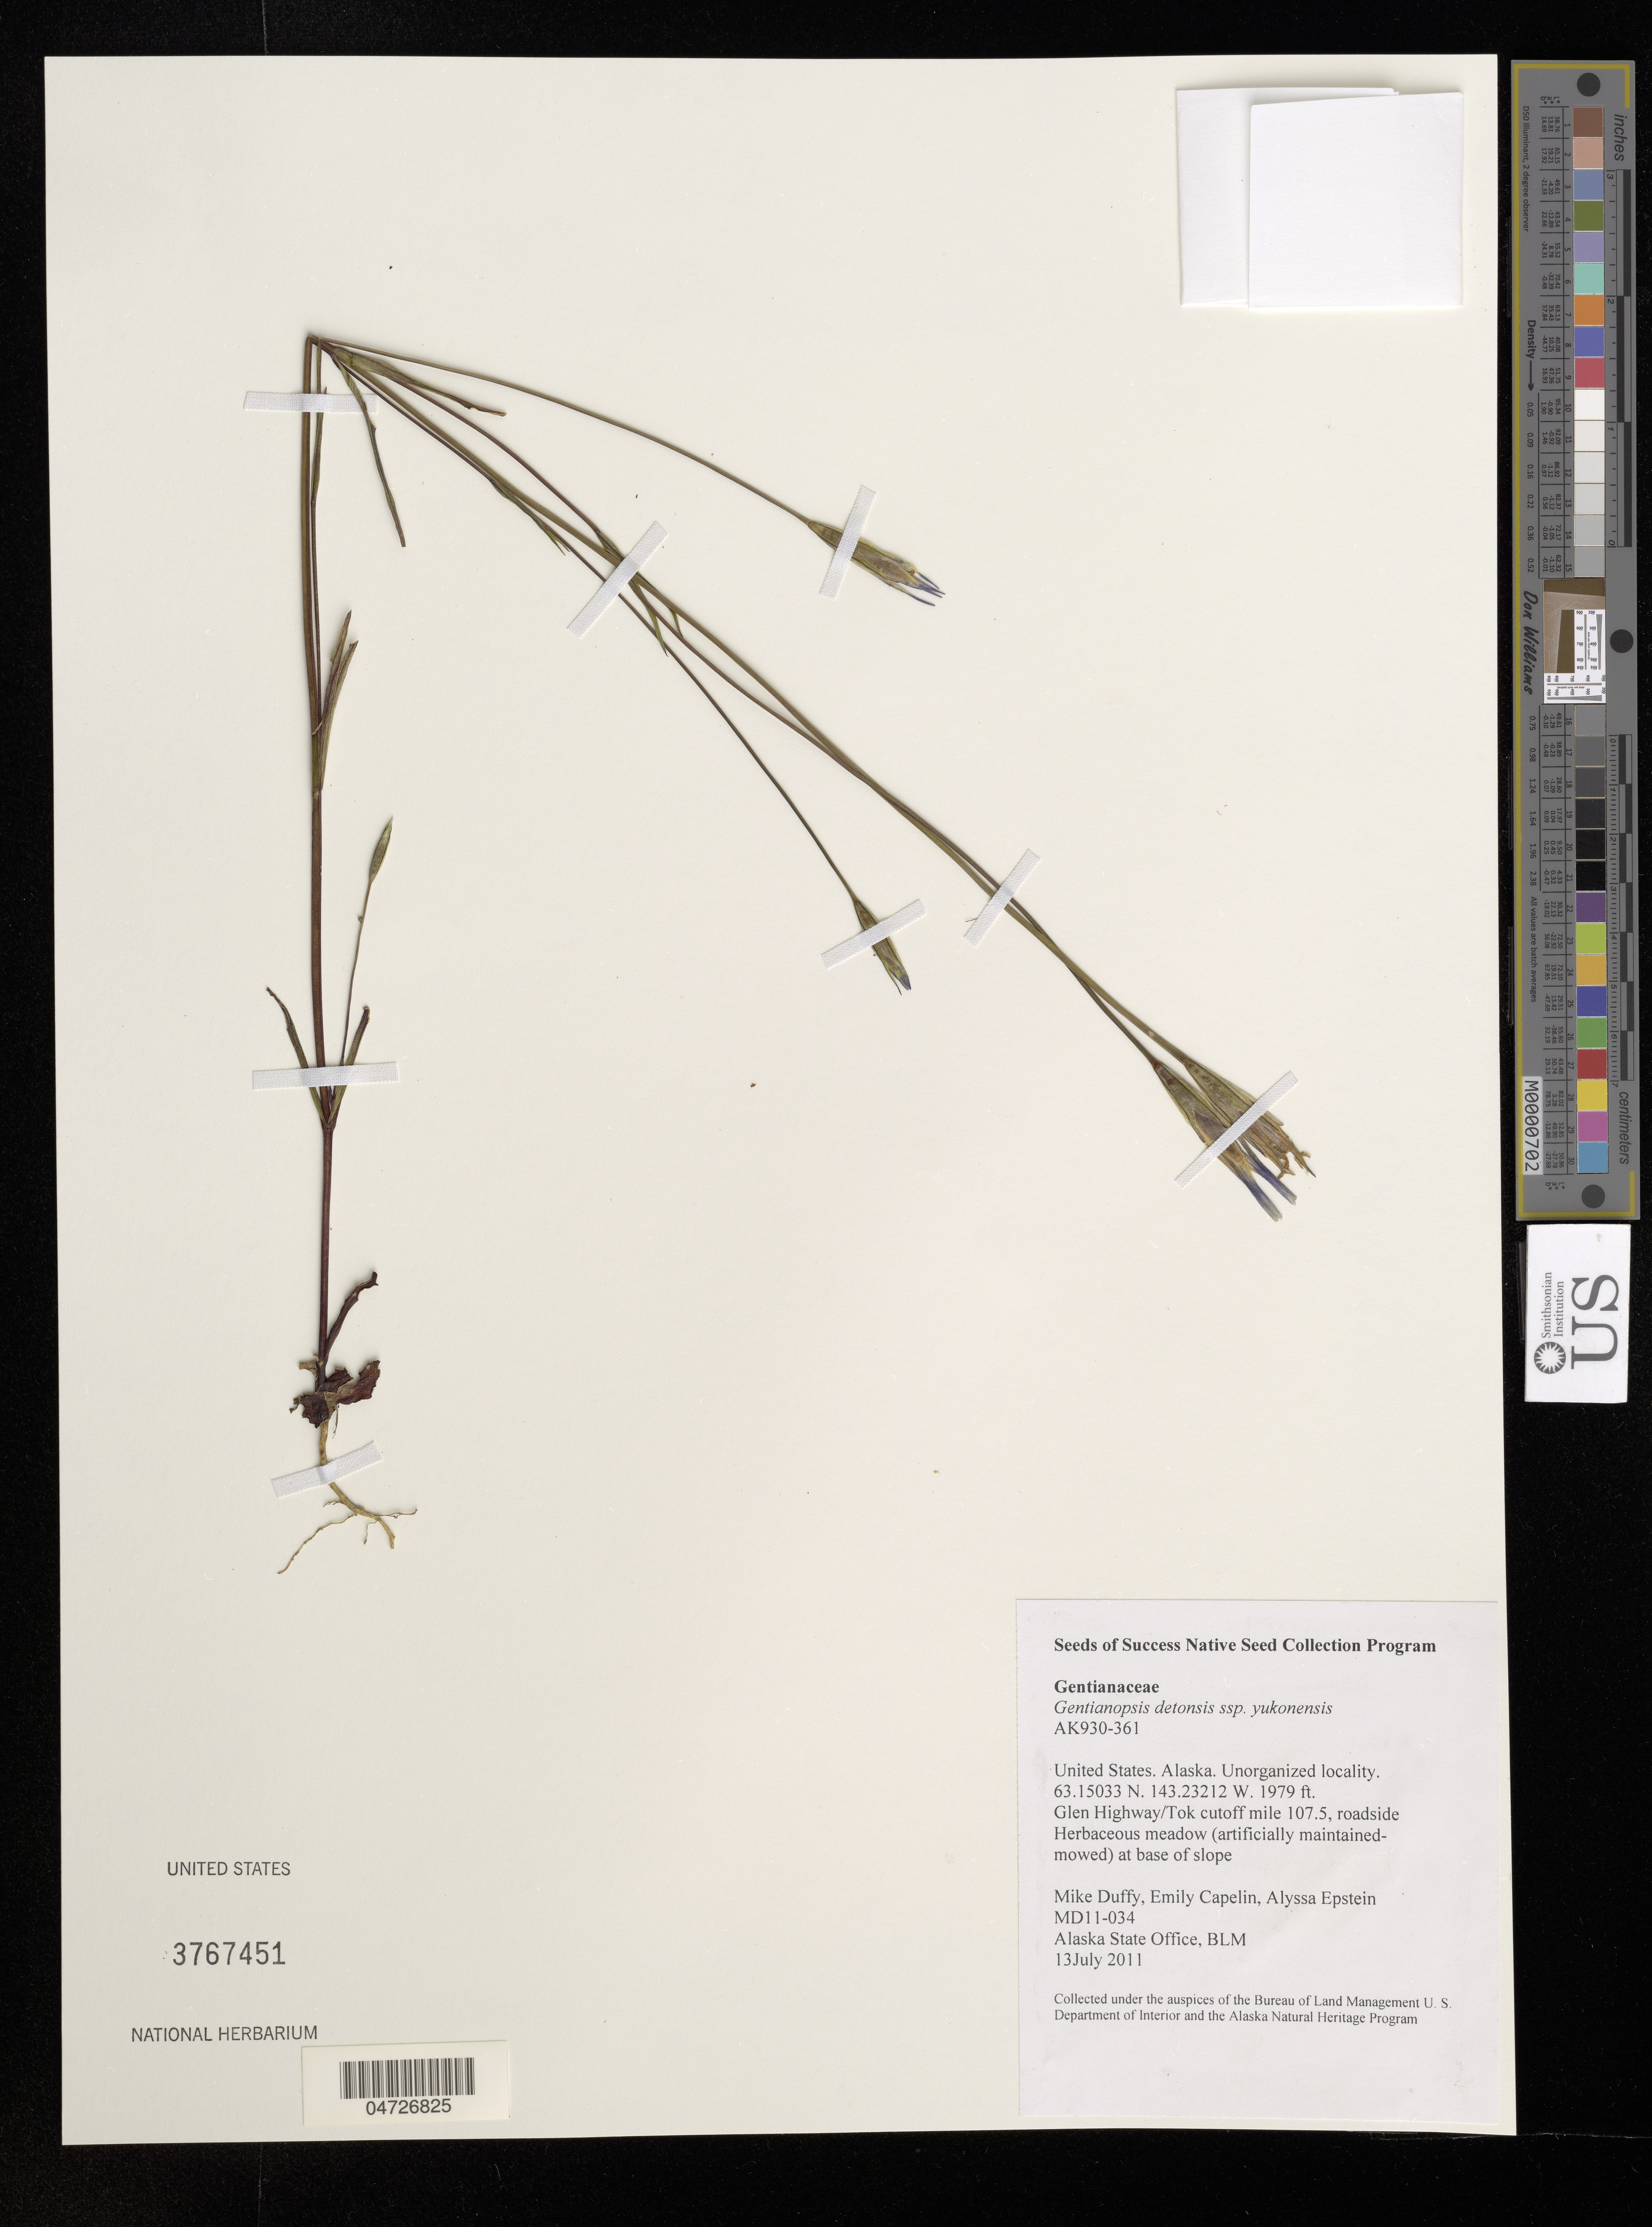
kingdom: Plantae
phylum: Tracheophyta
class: Magnoliopsida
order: Gentianales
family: Gentianaceae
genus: Gentianopsis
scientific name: Gentianopsis detonsa subsp. yukonensis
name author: (J.M. Gillett) J.M. Gillett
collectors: M. Duffy, E. Capelin & A. Epstein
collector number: AK930-361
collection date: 2011-07-13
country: United States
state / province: Alaska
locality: Unorganized locality. Glen Highway/Tok cutoff mile 107.5, roadside.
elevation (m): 603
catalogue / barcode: US 3767451